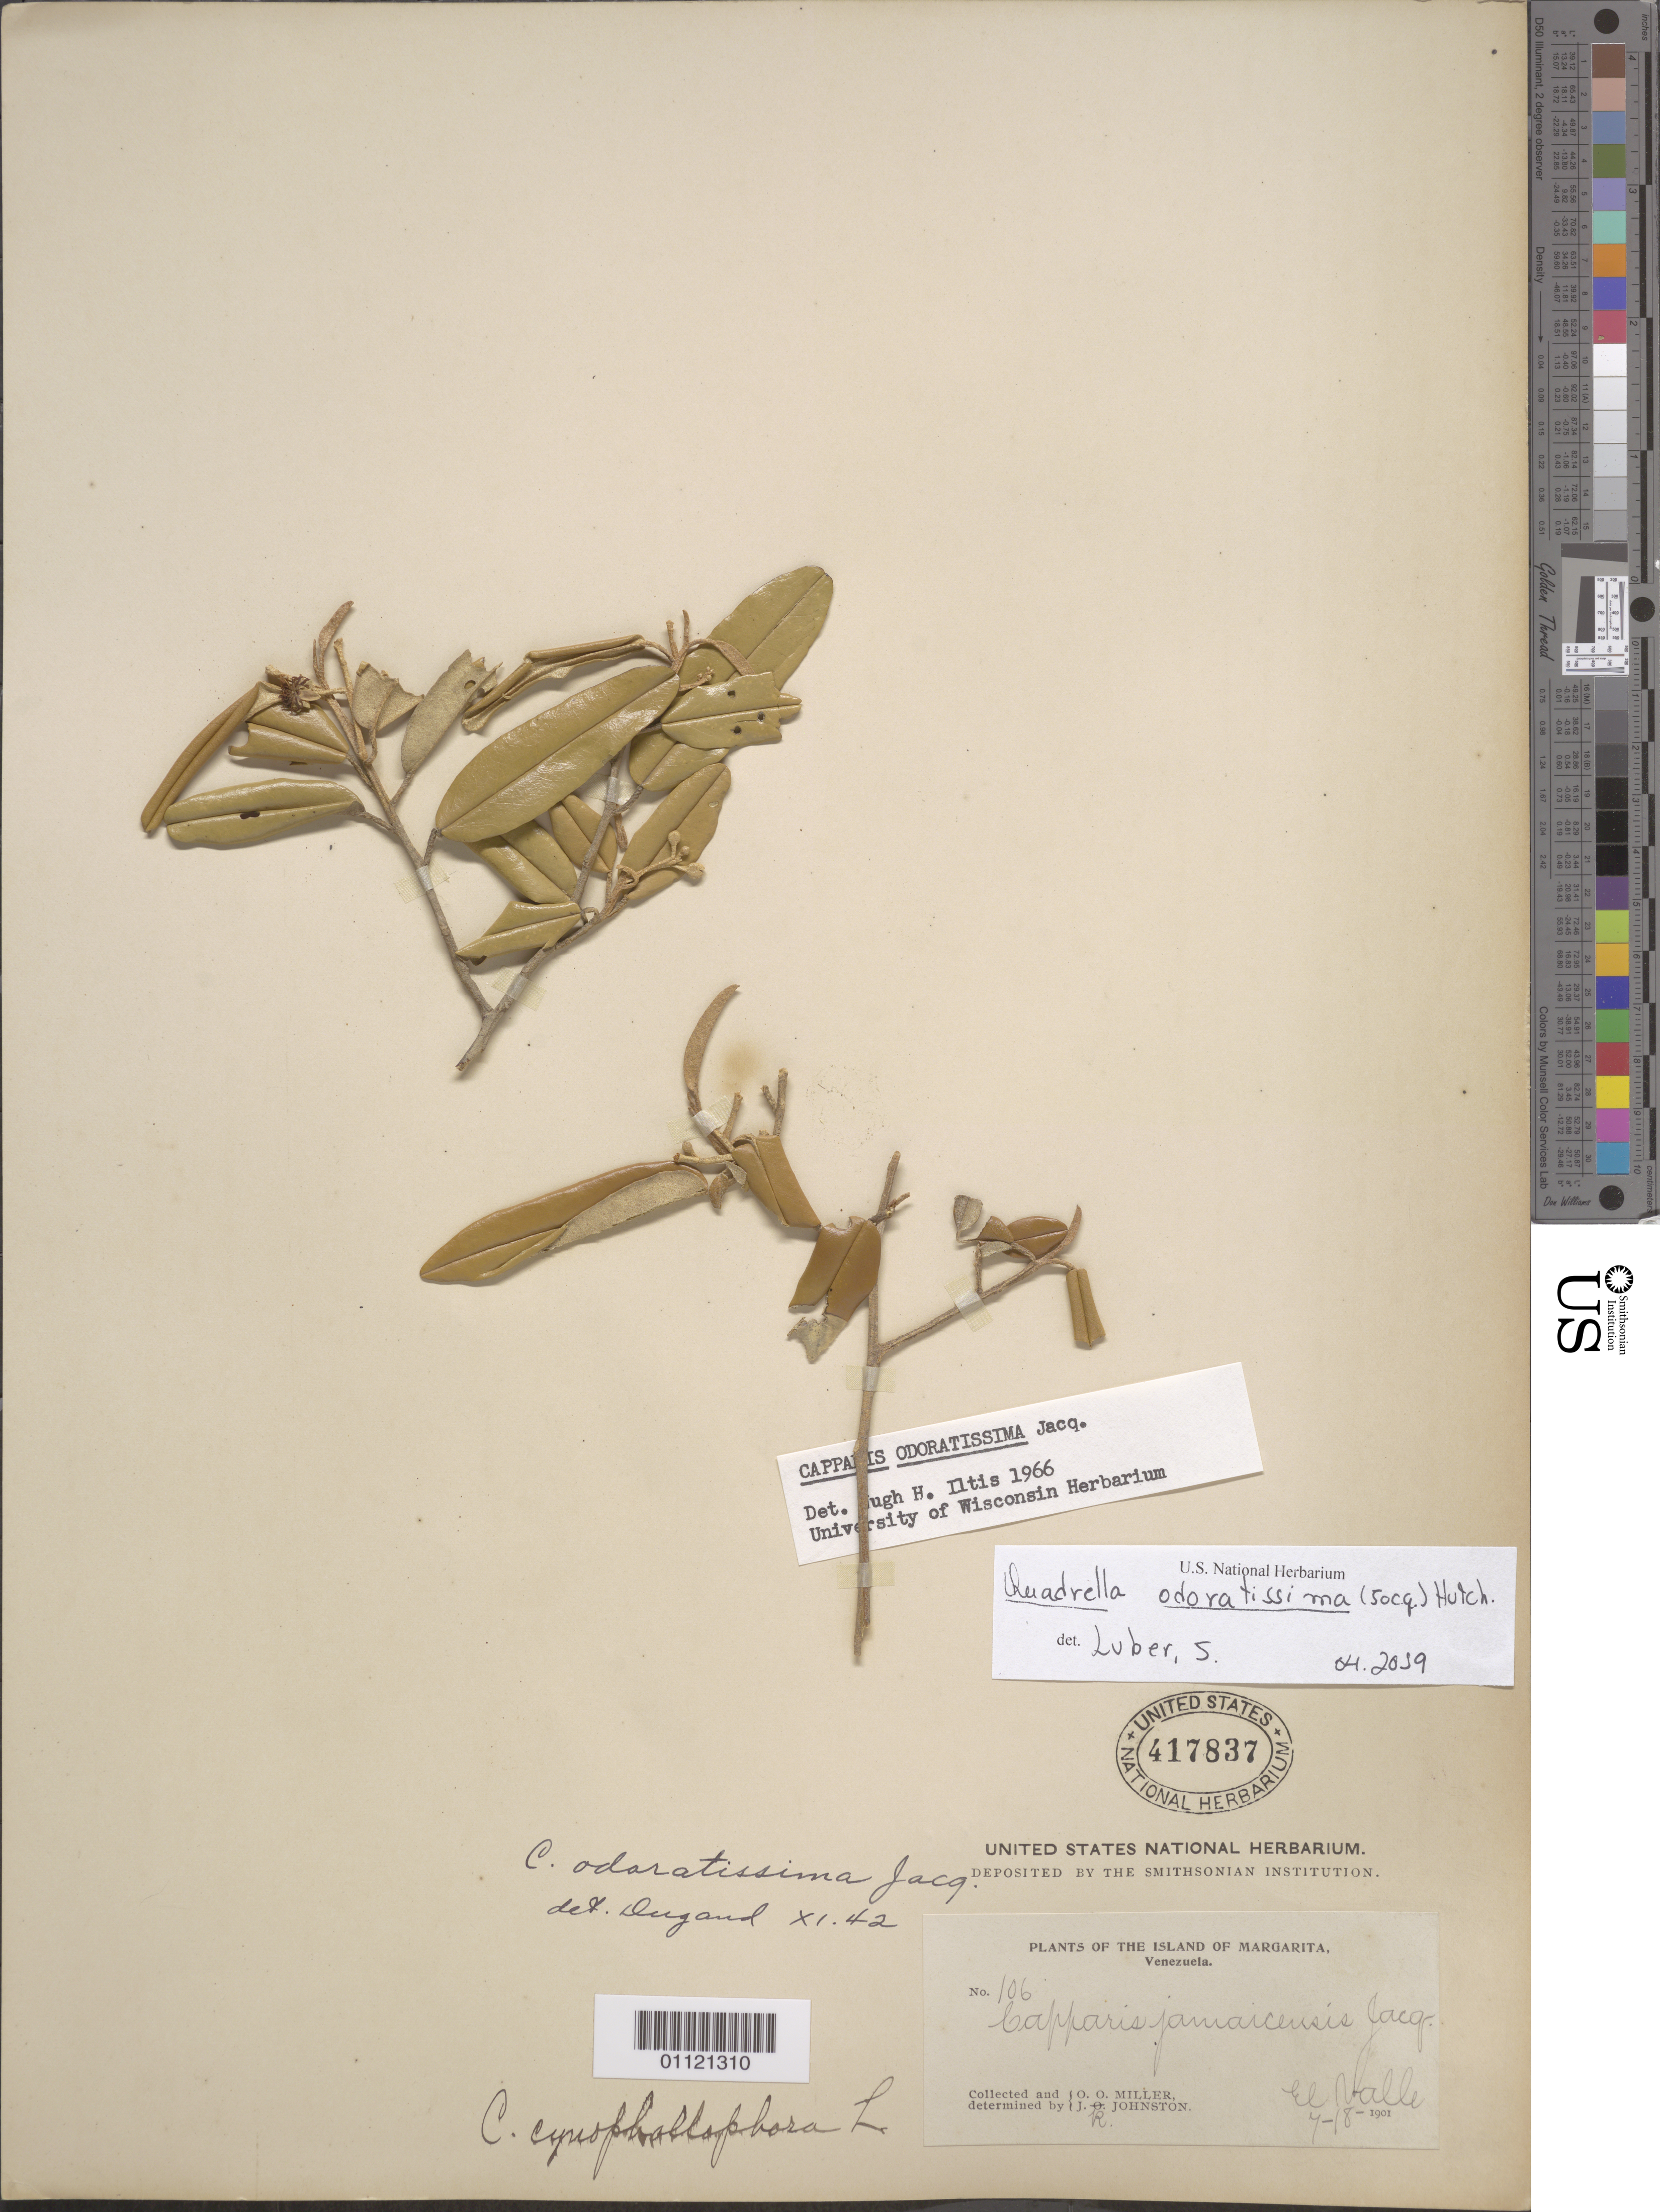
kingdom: Plantae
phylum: Tracheophyta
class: Magnoliopsida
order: Brassicales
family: Capparaceae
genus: Capparis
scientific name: Capparis odoratissima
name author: Jacq.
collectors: O. O. Miller & J. Johnston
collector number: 106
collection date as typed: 18 Jul 1901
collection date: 1901-07-18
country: Venezuela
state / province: Nueva Esparta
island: Margarita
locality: El Valle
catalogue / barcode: US 417837